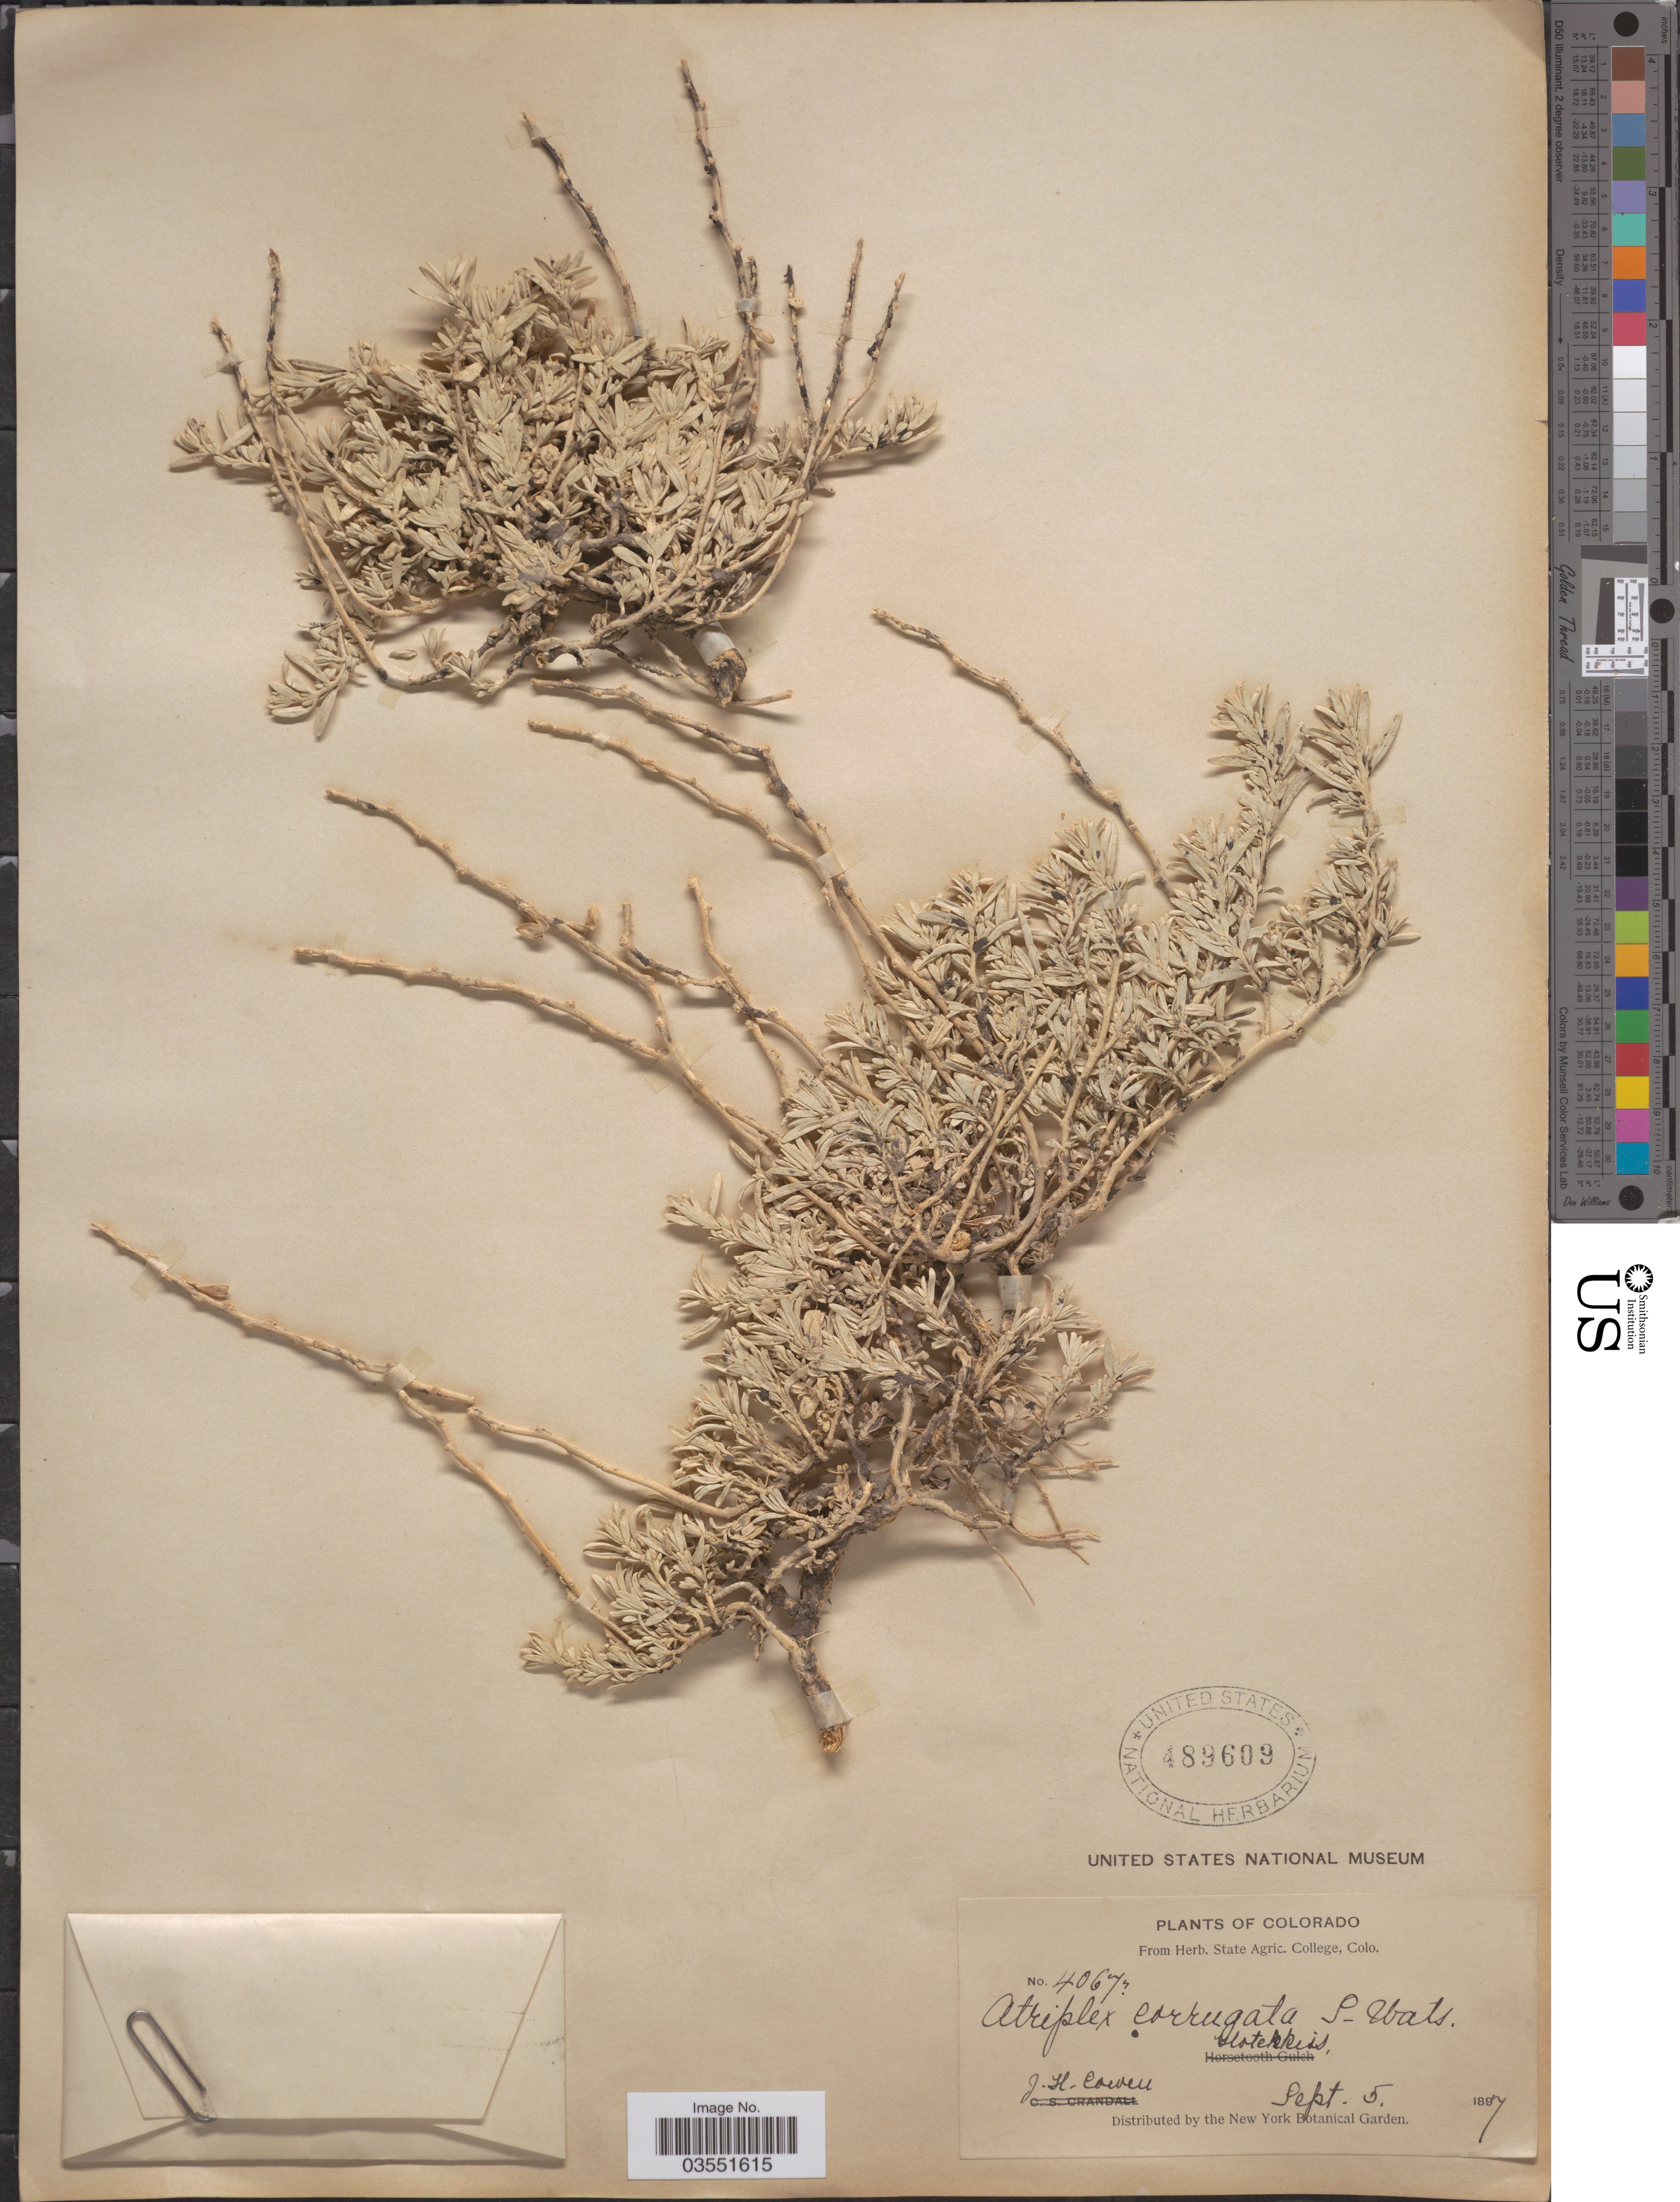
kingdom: Plantae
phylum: Tracheophyta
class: Magnoliopsida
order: Caryophyllales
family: Amaranthaceae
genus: Atriplex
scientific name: Atriplex corrugata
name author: S. Watson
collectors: J. H. Cowen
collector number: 4067n*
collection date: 1897-09-05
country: United States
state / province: Colorado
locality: Hotchkiss.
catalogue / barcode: US 489609